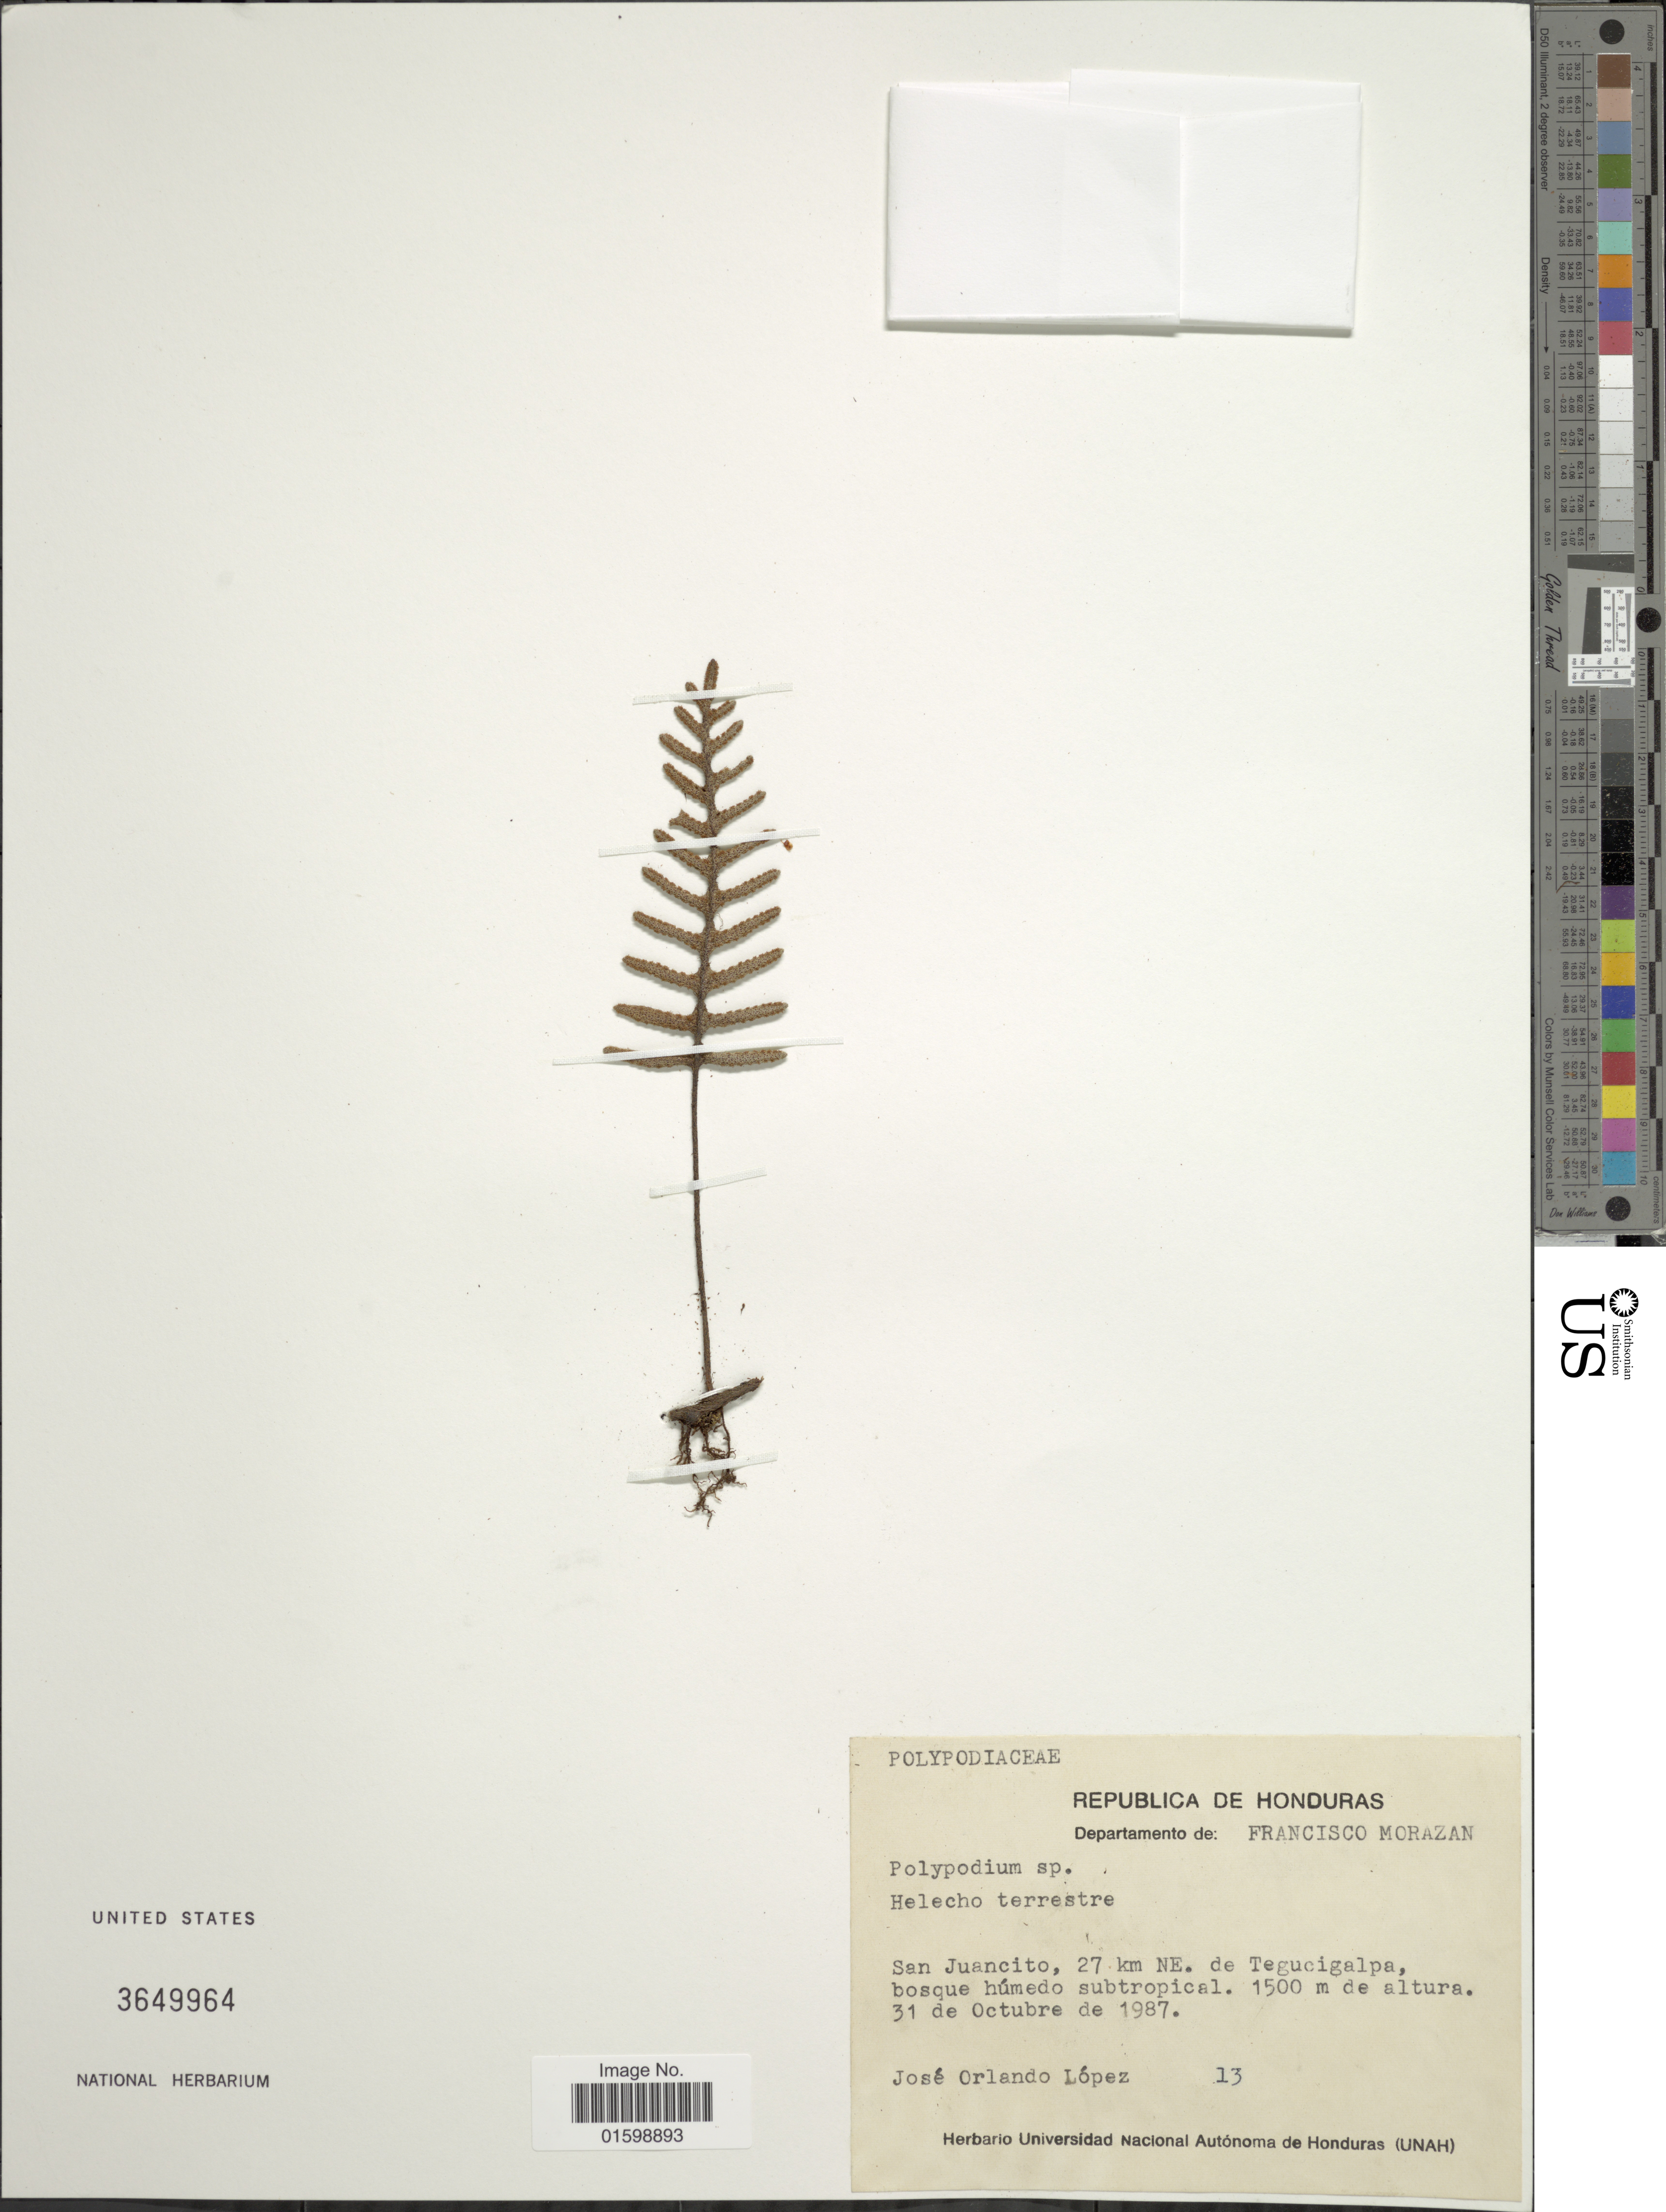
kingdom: Plantae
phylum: Tracheophyta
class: Polypodiopsida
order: Polypodiales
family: Polypodiaceae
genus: Pleopeltis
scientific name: Pleopeltis polypodioides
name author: (L.) E.G. Andrews & Windham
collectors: J. López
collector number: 13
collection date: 1987-10-31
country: Honduras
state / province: Fco. Morazán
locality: Departamento de: Francisco Morazan, Helecho terrestre, San Juancito, 27 km NE. de Tegucigalpa, bosque húmedo subtropical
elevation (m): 1500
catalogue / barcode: US 3649964